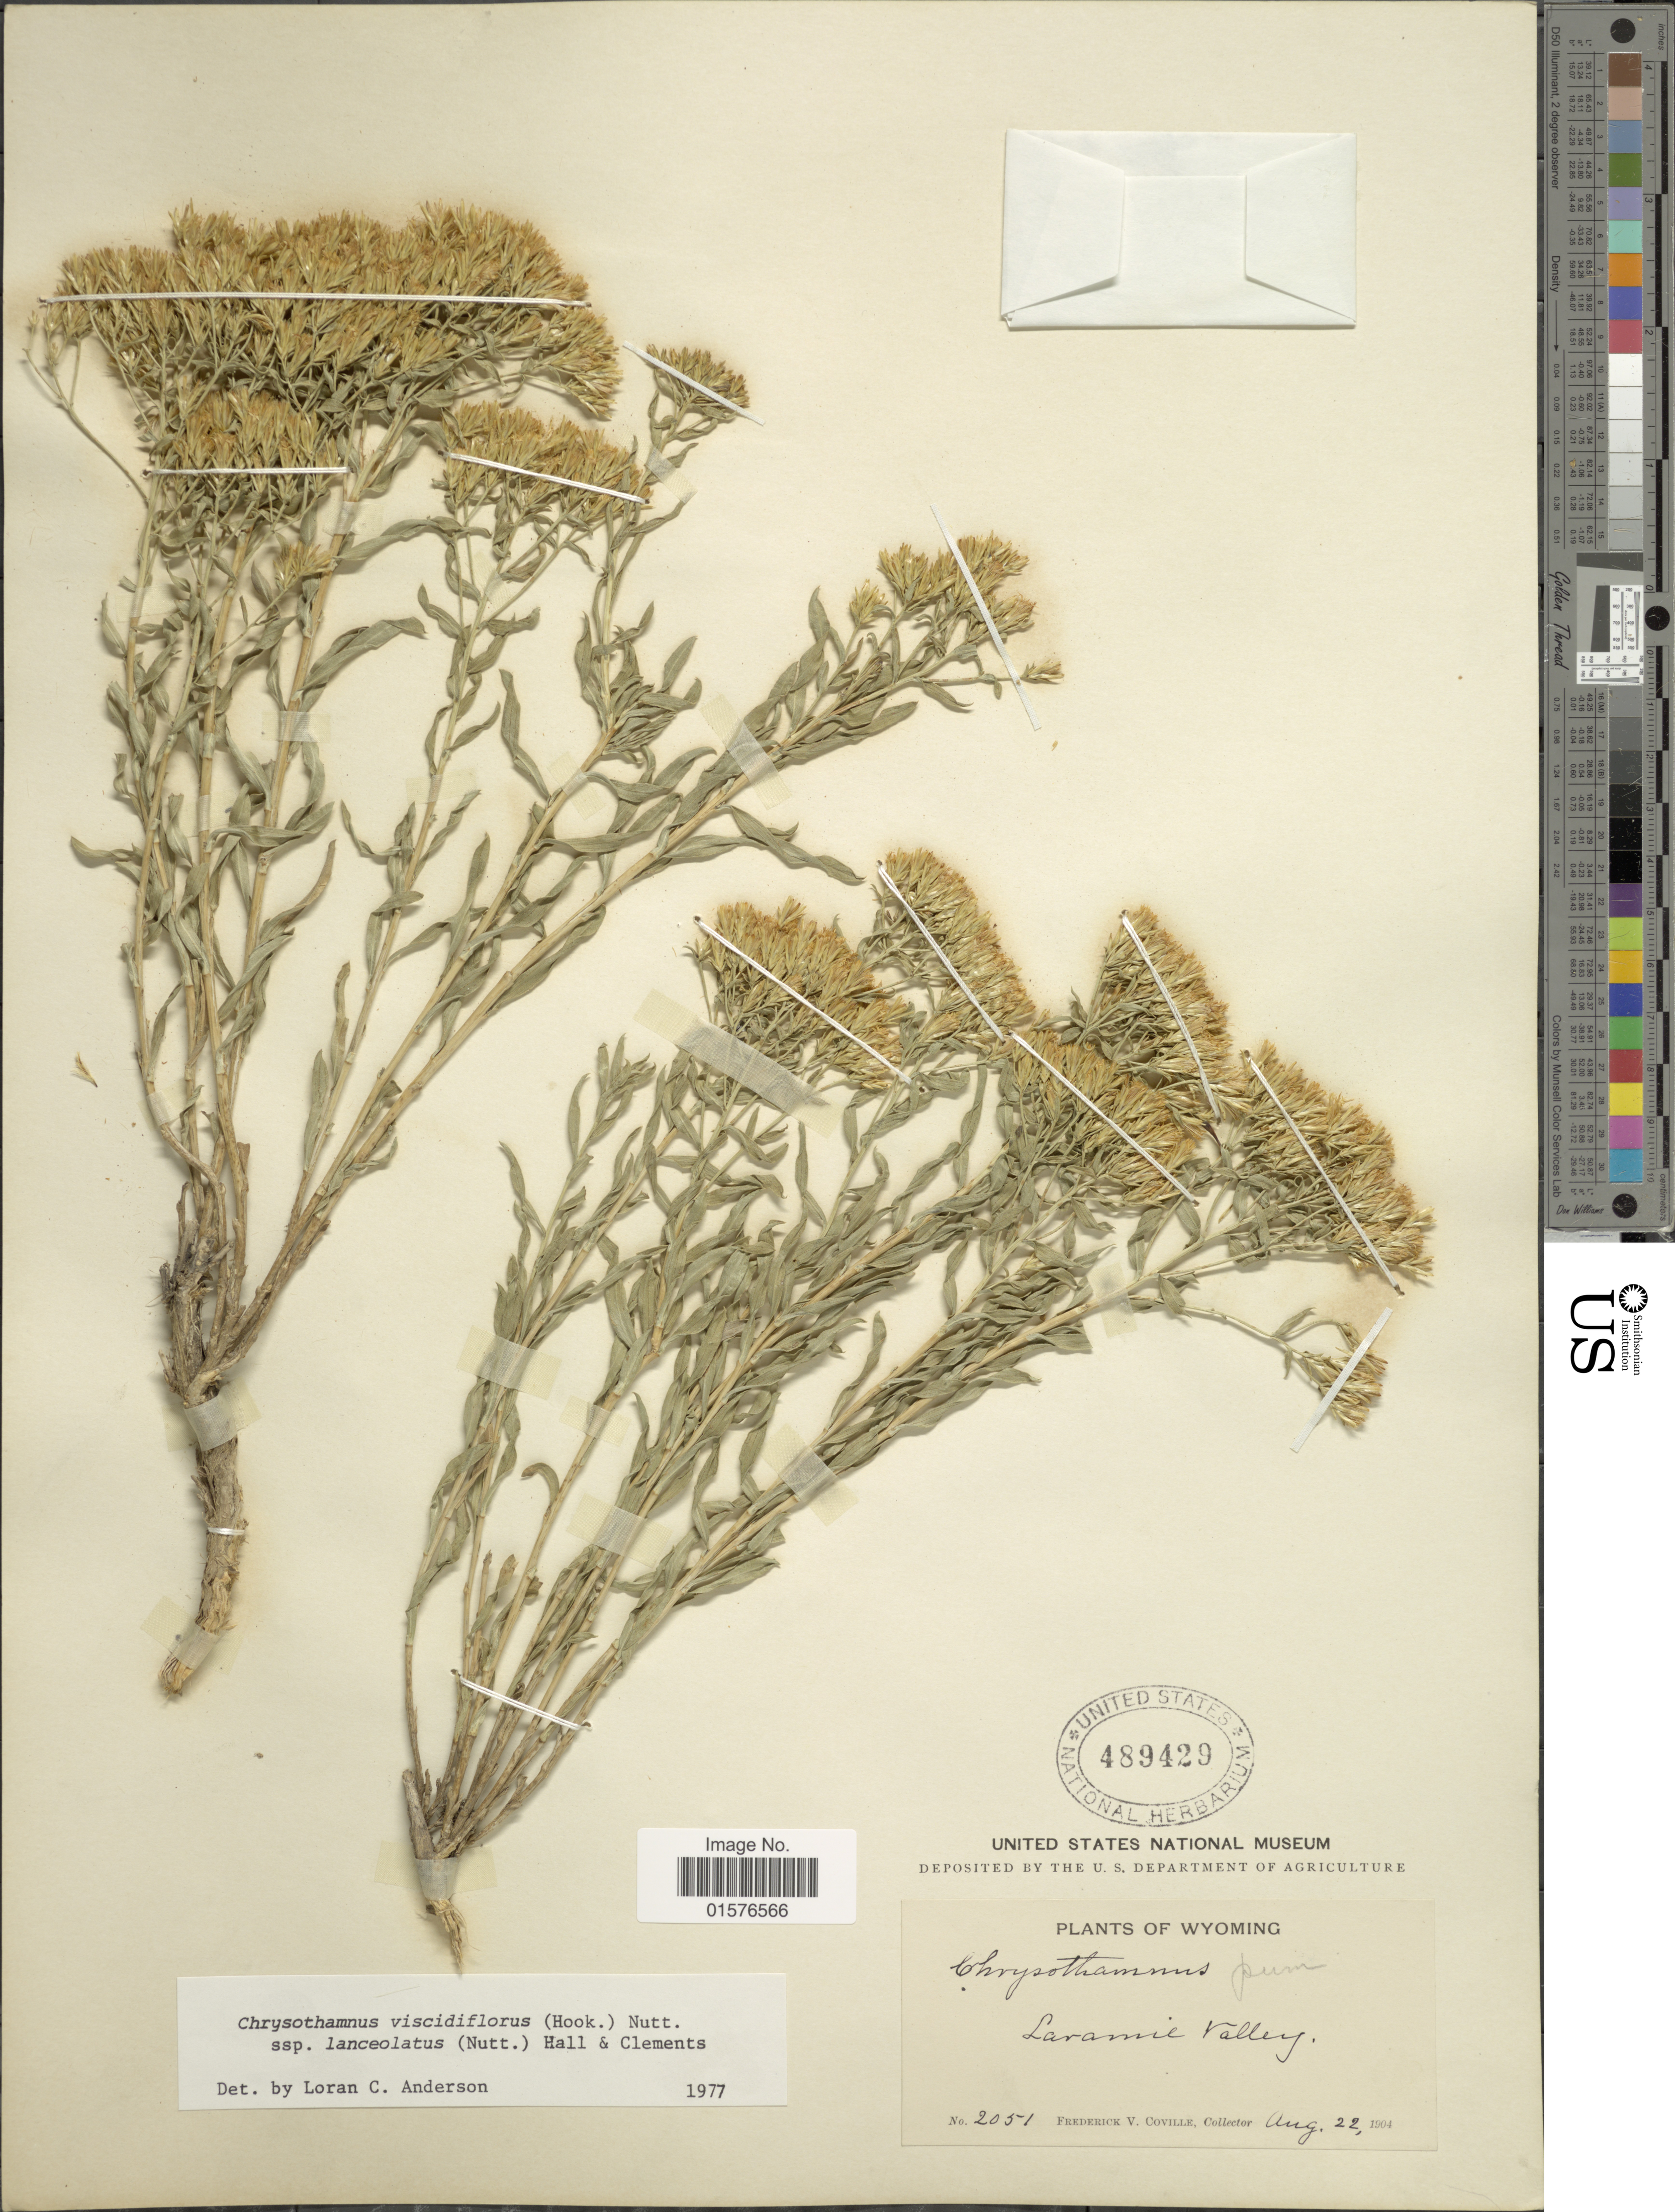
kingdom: Plantae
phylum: Tracheophyta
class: Magnoliopsida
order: Asterales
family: Asteraceae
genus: Chrysothamnus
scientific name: Chrysothamnus viscidiflorus subsp. lanceolatus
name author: (Nutt.) H.M. Hall & Clem.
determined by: Urbatsch, Lowell E., Curator (LSU), Louisiana State University (UNITED STATES)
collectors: F. V. Coville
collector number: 2051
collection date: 1904-08-22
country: United States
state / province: Wyoming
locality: Larame Valley.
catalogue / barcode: US 489429